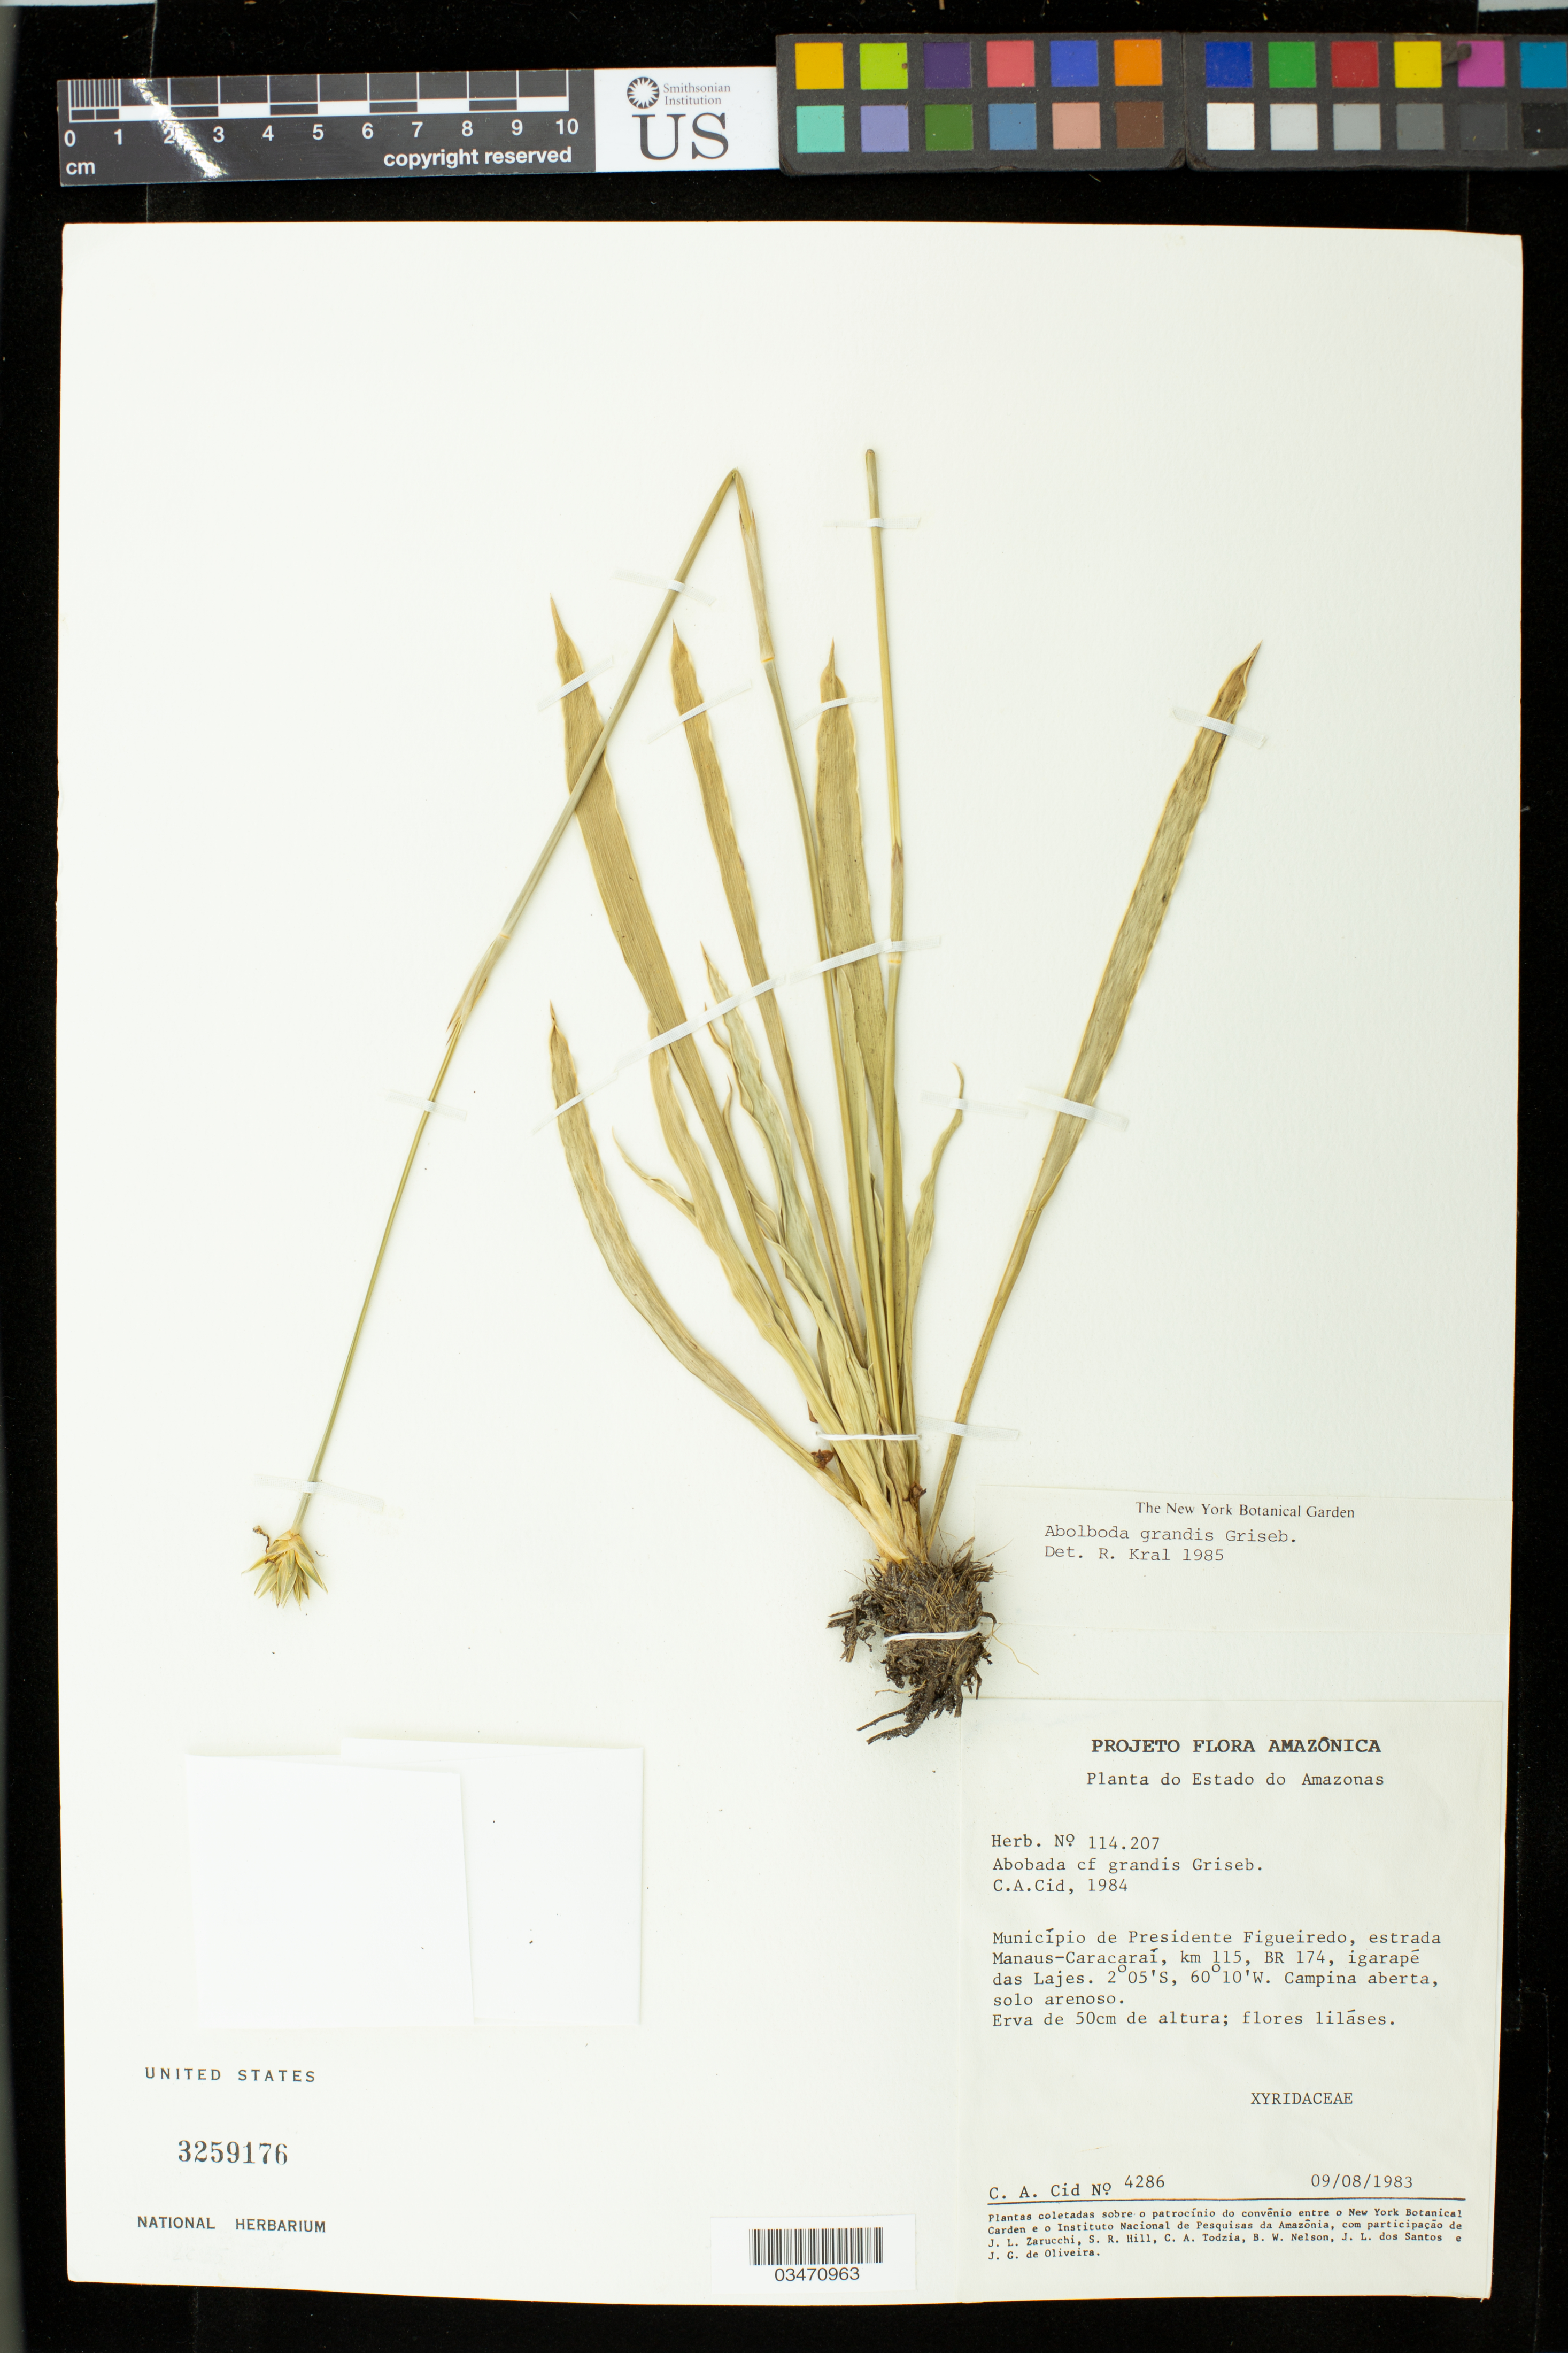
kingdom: Plantae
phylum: Tracheophyta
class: Liliopsida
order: Poales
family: Xyridaceae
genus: Abolboda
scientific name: Abolboda grandis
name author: Griseb.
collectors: A. Cid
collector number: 4286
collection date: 1983-08-09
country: Brazil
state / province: Amazonas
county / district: Presidente Figueiredo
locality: Estrada Manaus-Caracarai, km 115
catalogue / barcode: US 3259176